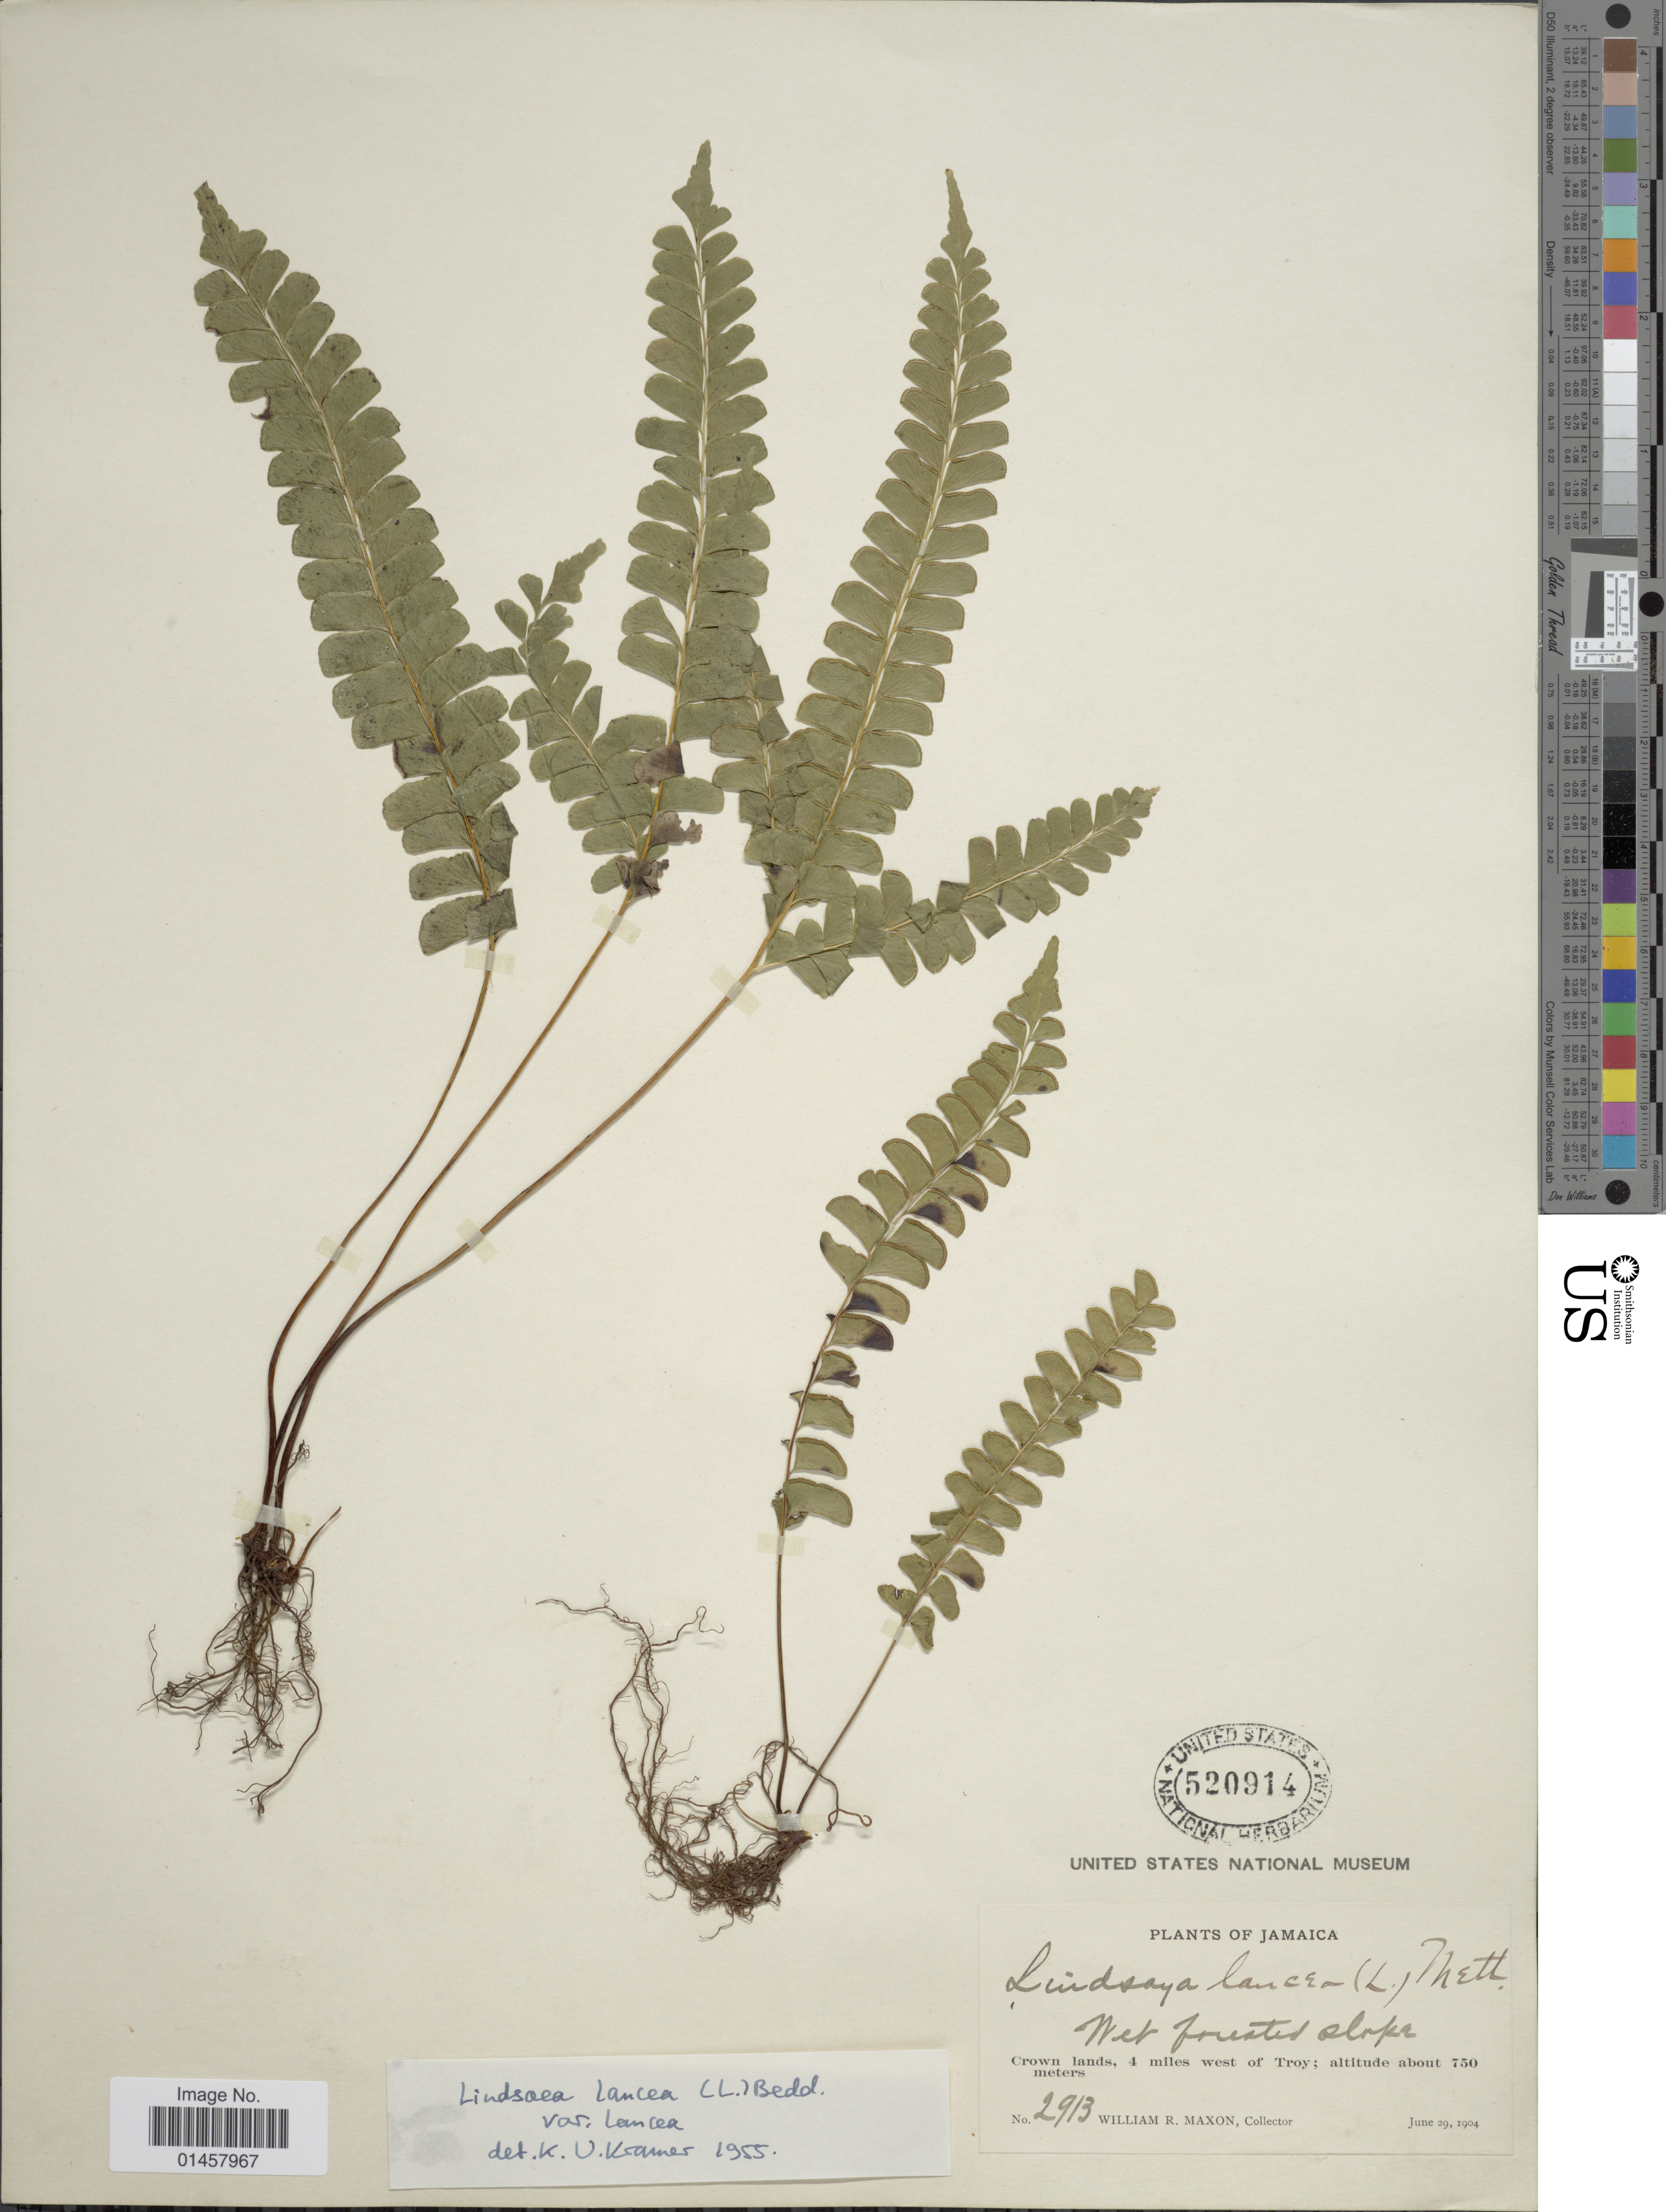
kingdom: Plantae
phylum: Tracheophyta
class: Polypodiopsida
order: Polypodiales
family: Lindsaeaceae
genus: Lindsaea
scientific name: Lindsaea lancea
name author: (L.) Bedd.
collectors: W. R. Maxon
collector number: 2913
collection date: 1904-06-29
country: Jamaica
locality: Crown lands, 4miles west of Troy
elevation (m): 750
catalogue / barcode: US 520914